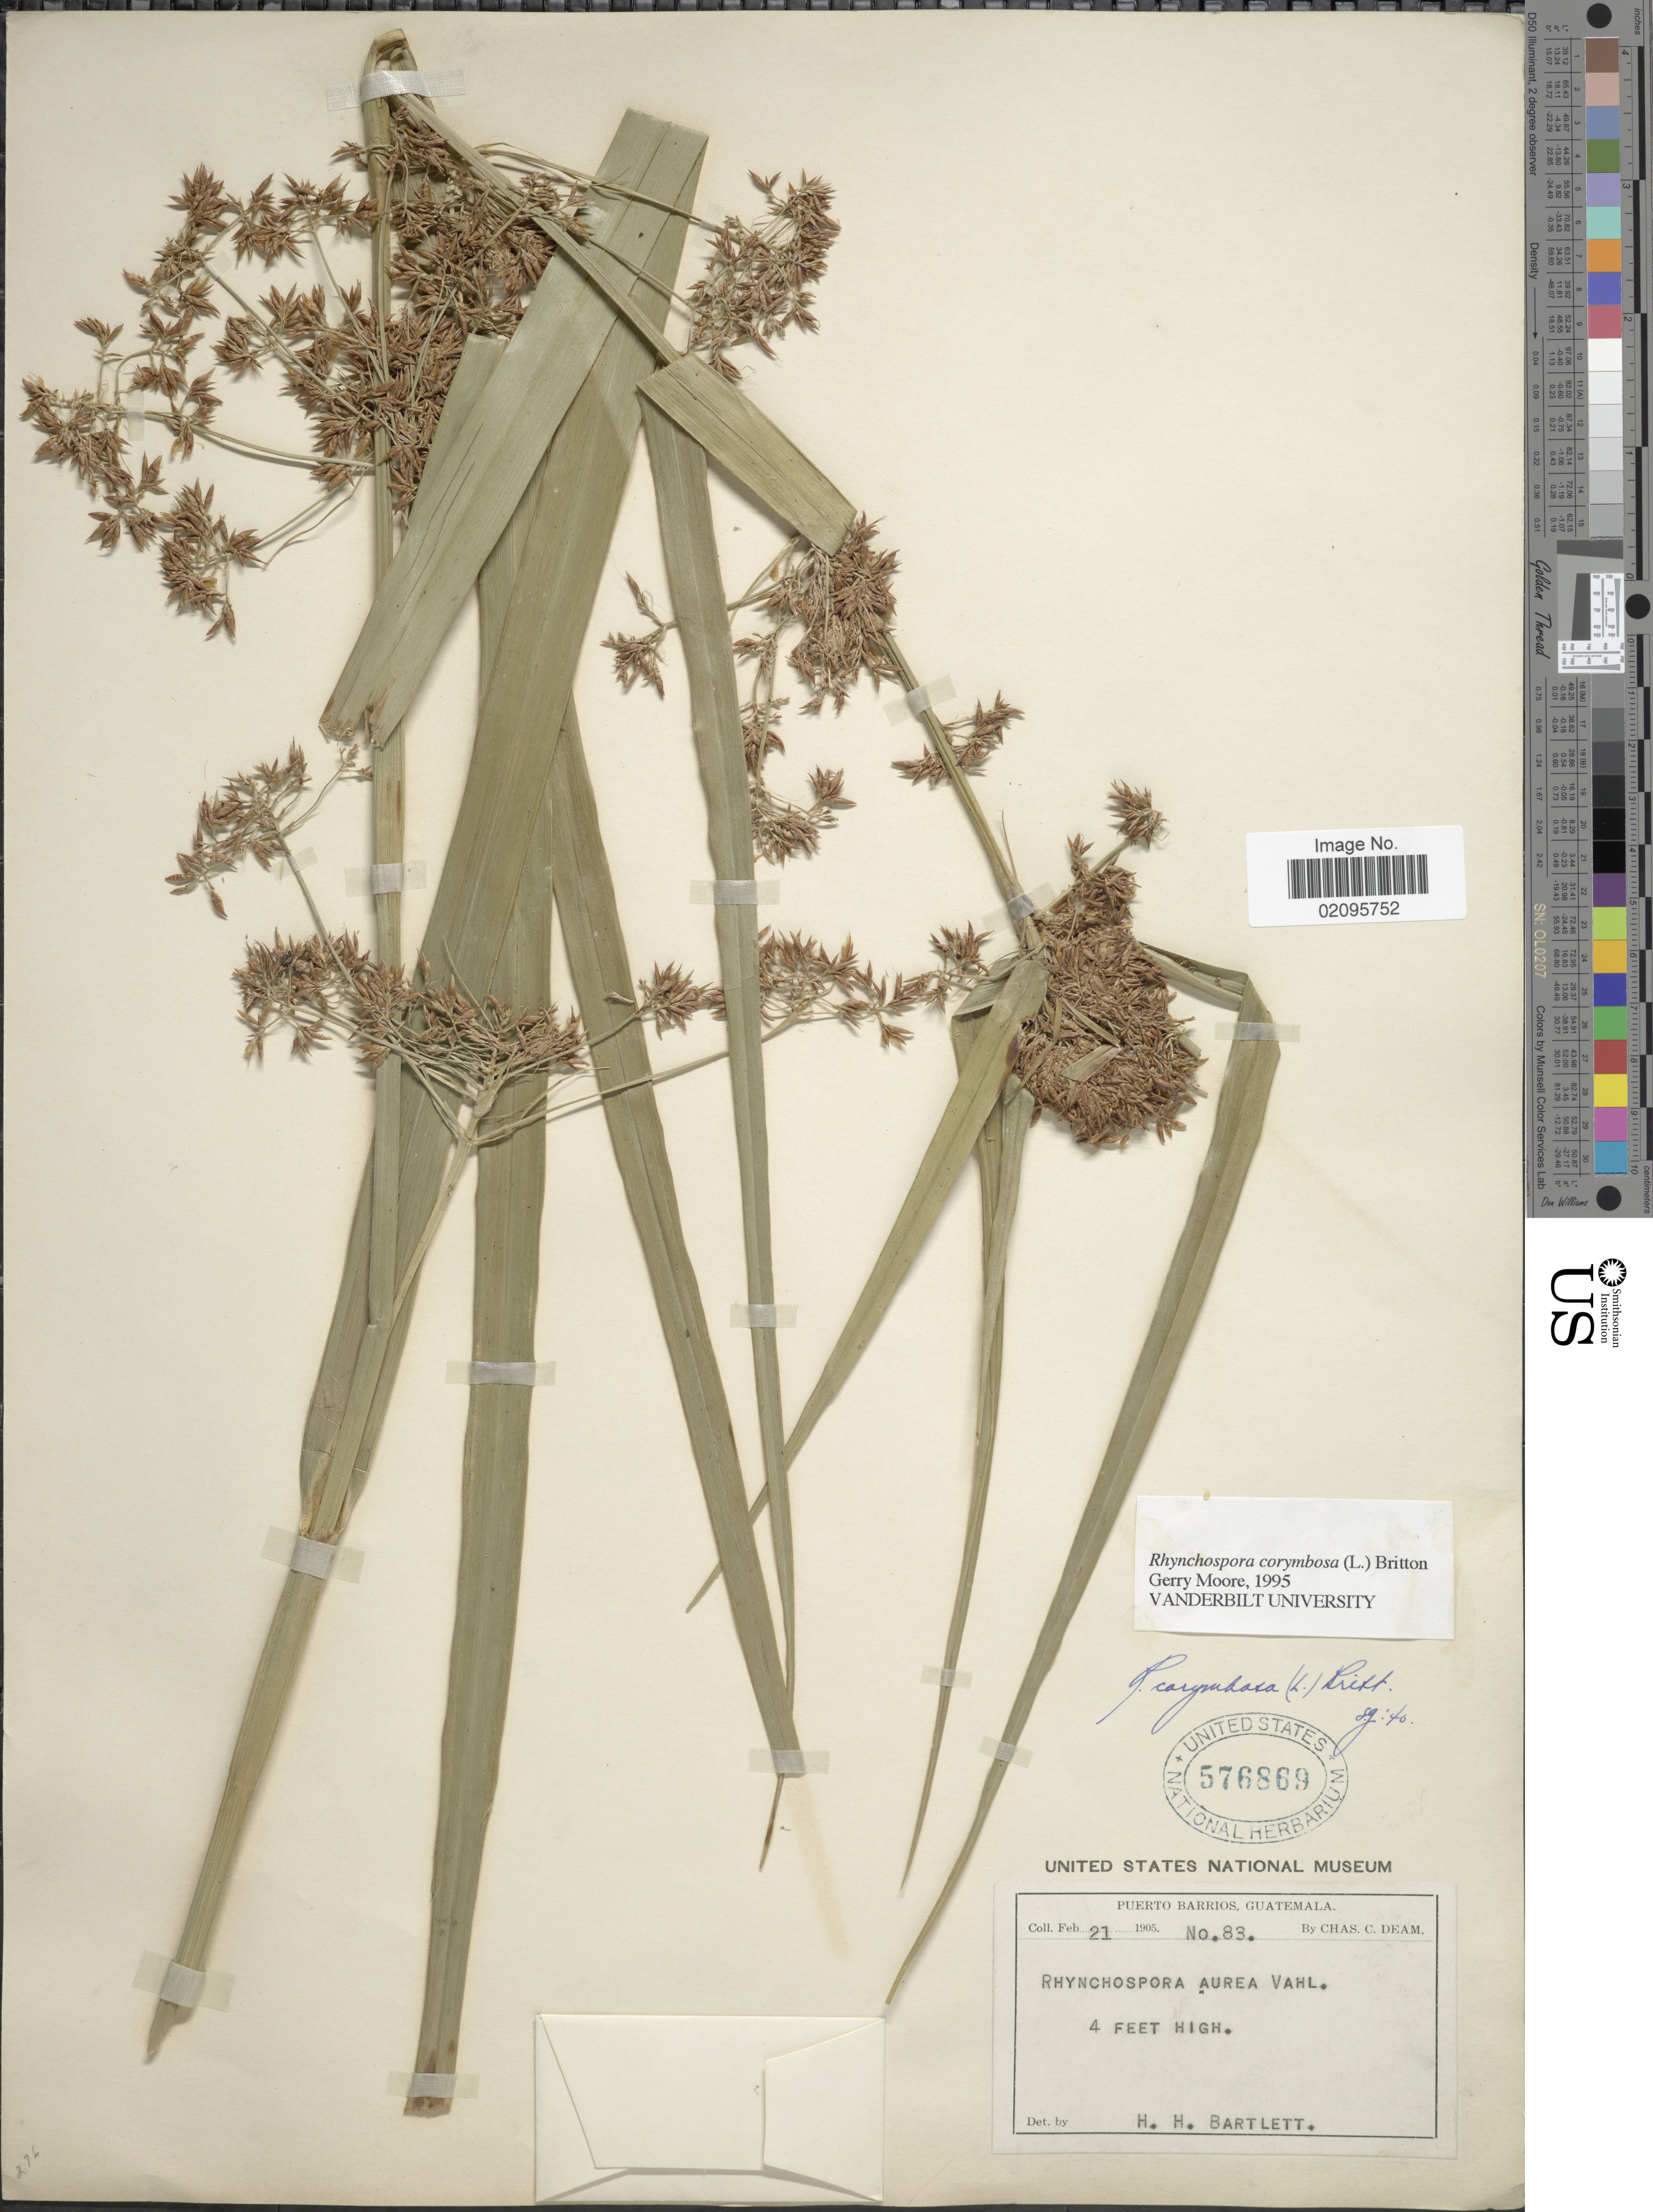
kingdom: Plantae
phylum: Tracheophyta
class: Liliopsida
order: Poales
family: Cyperaceae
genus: Rhynchospora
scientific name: Rhynchospora corymbosa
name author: (L.) Britton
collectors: C. C. Deam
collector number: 83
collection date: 1905-02-21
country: Guatemala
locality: Puerto Barrios.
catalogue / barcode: US 576869